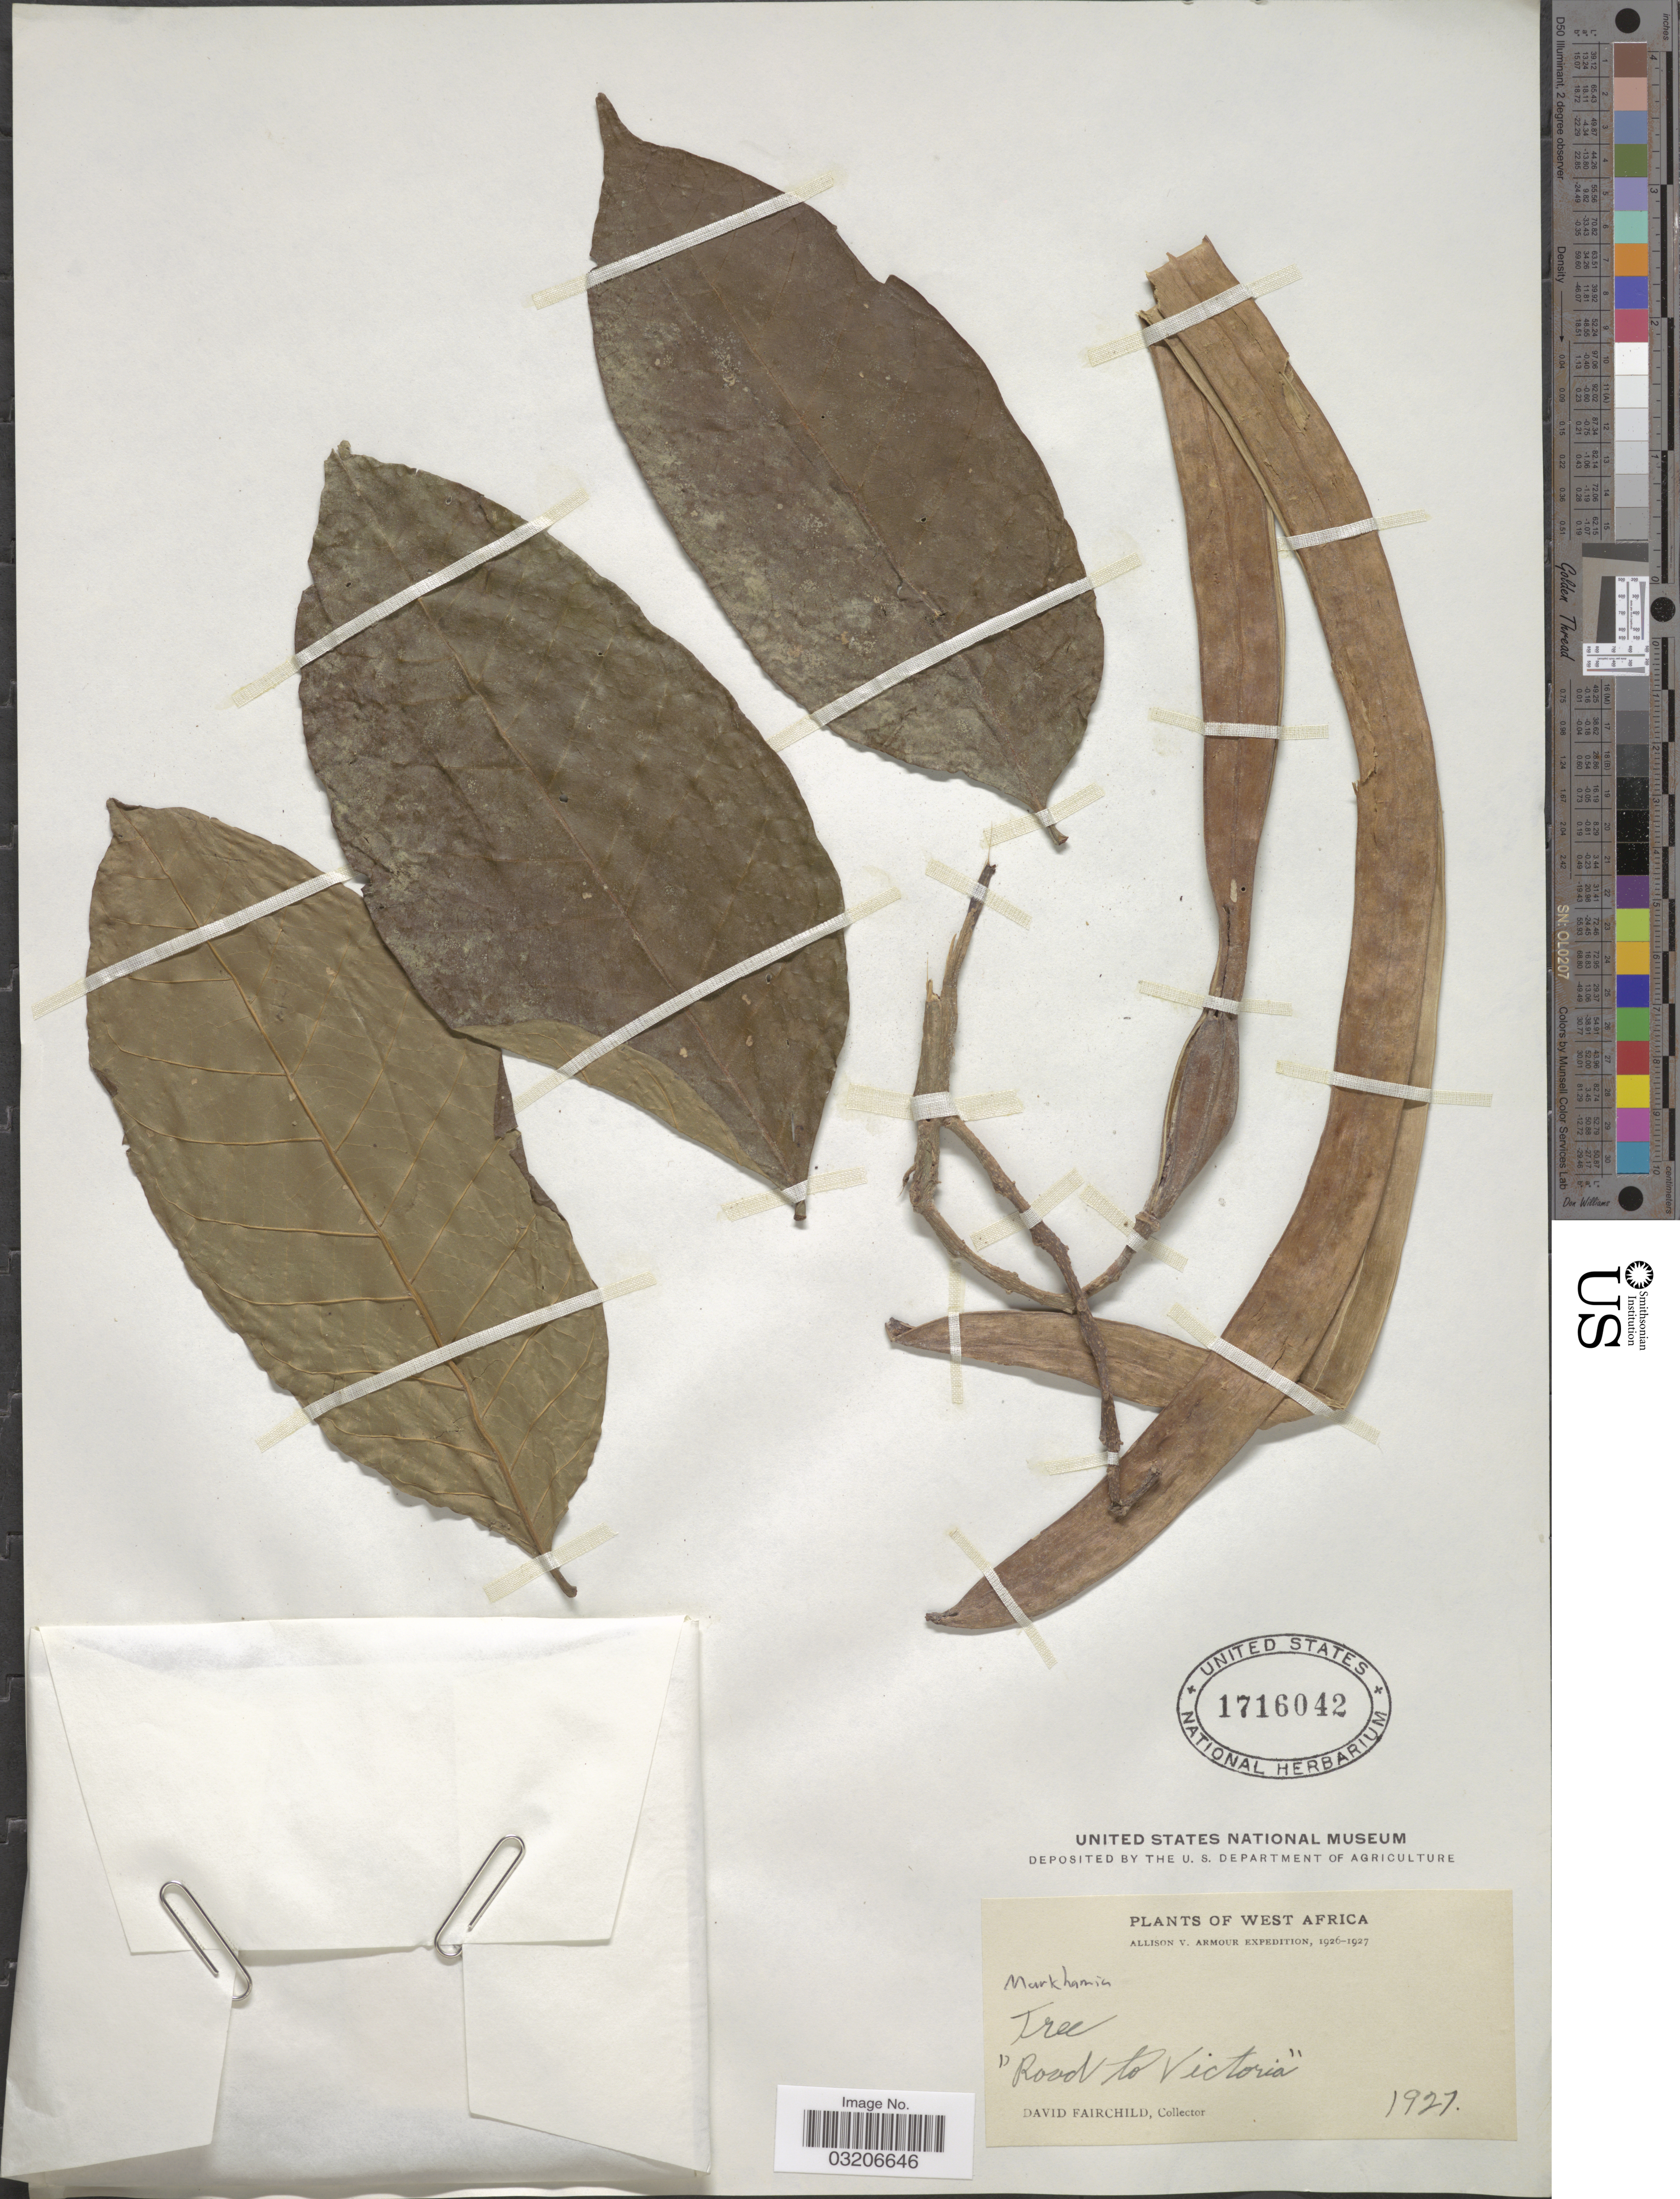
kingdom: Plantae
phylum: Tracheophyta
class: Magnoliopsida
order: Lamiales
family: Bignoniaceae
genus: Markhamia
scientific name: Markhamia sp.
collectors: D. Fairchild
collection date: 1927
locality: West Africa. "Road to Victoria".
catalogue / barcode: US 1716042